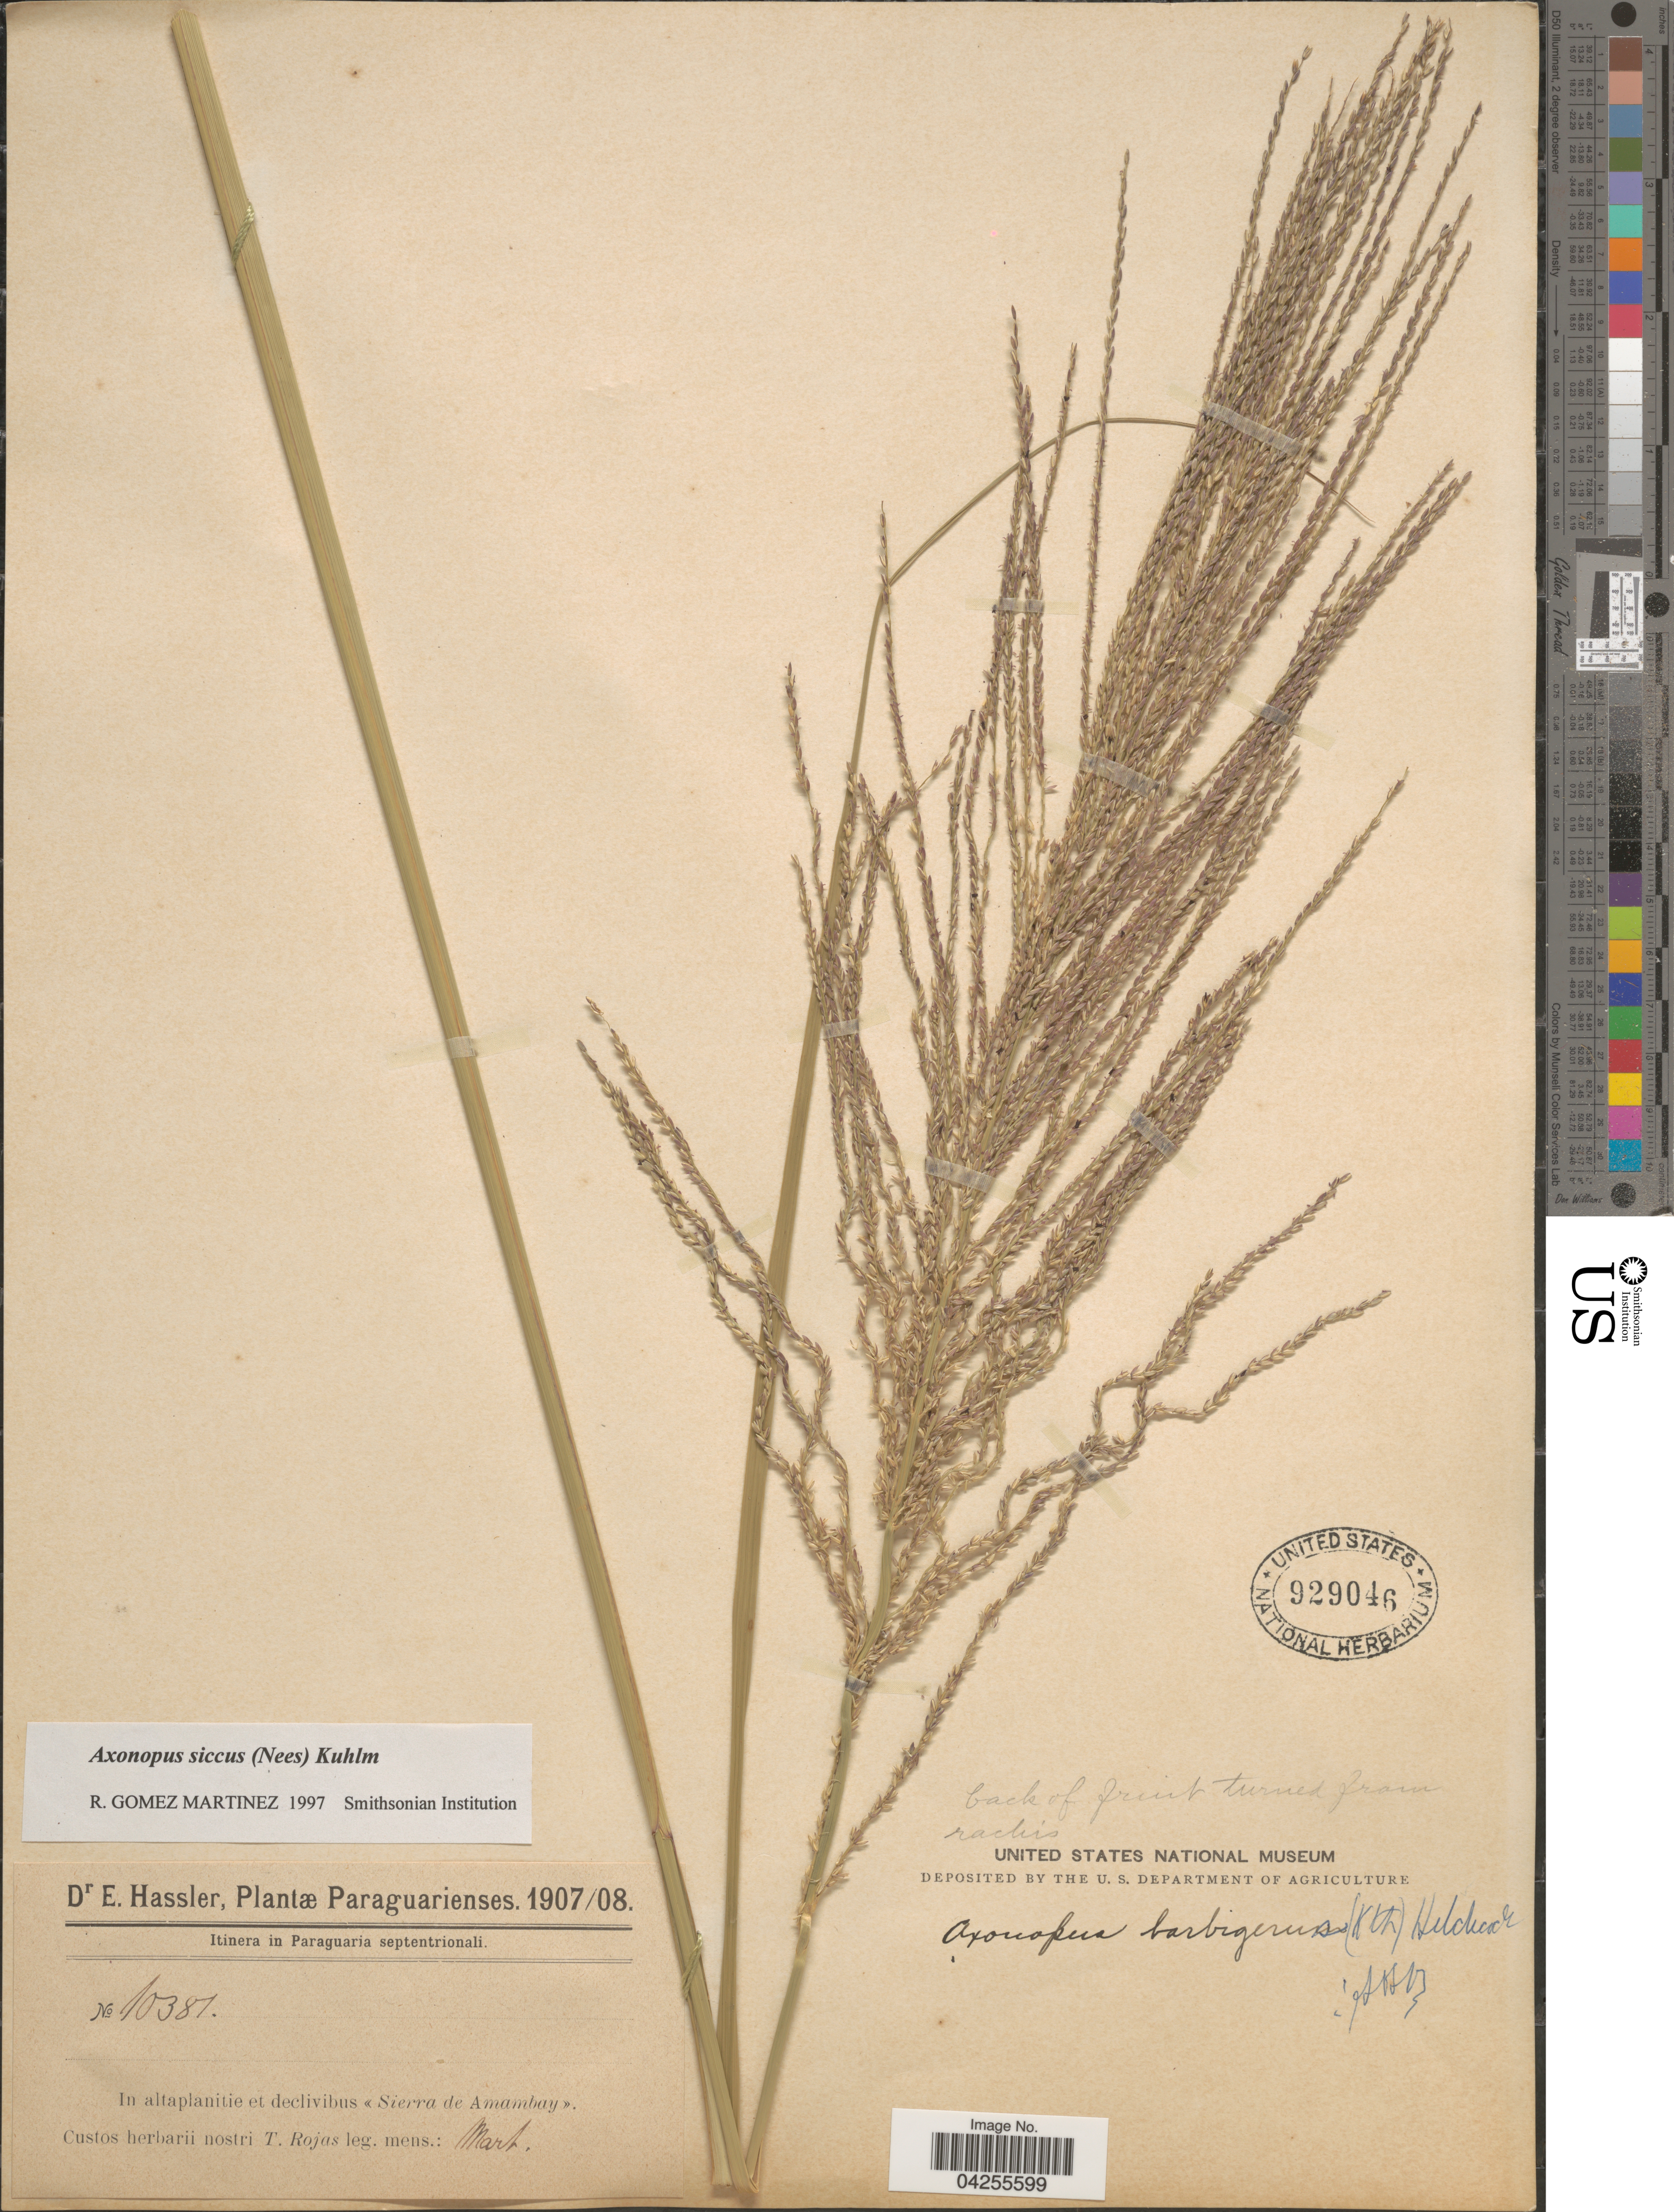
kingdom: Plantae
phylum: Tracheophyta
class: Liliopsida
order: Poales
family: Poaceae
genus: Axonopus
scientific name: Axonopus siccus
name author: (Nees) Kuhlm.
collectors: T. Rojas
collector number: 10381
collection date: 1907-03/1908-03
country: Paraguay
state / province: Amambay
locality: In altaplanitie et declivibus "Sierra de Amambay".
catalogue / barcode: US 929046